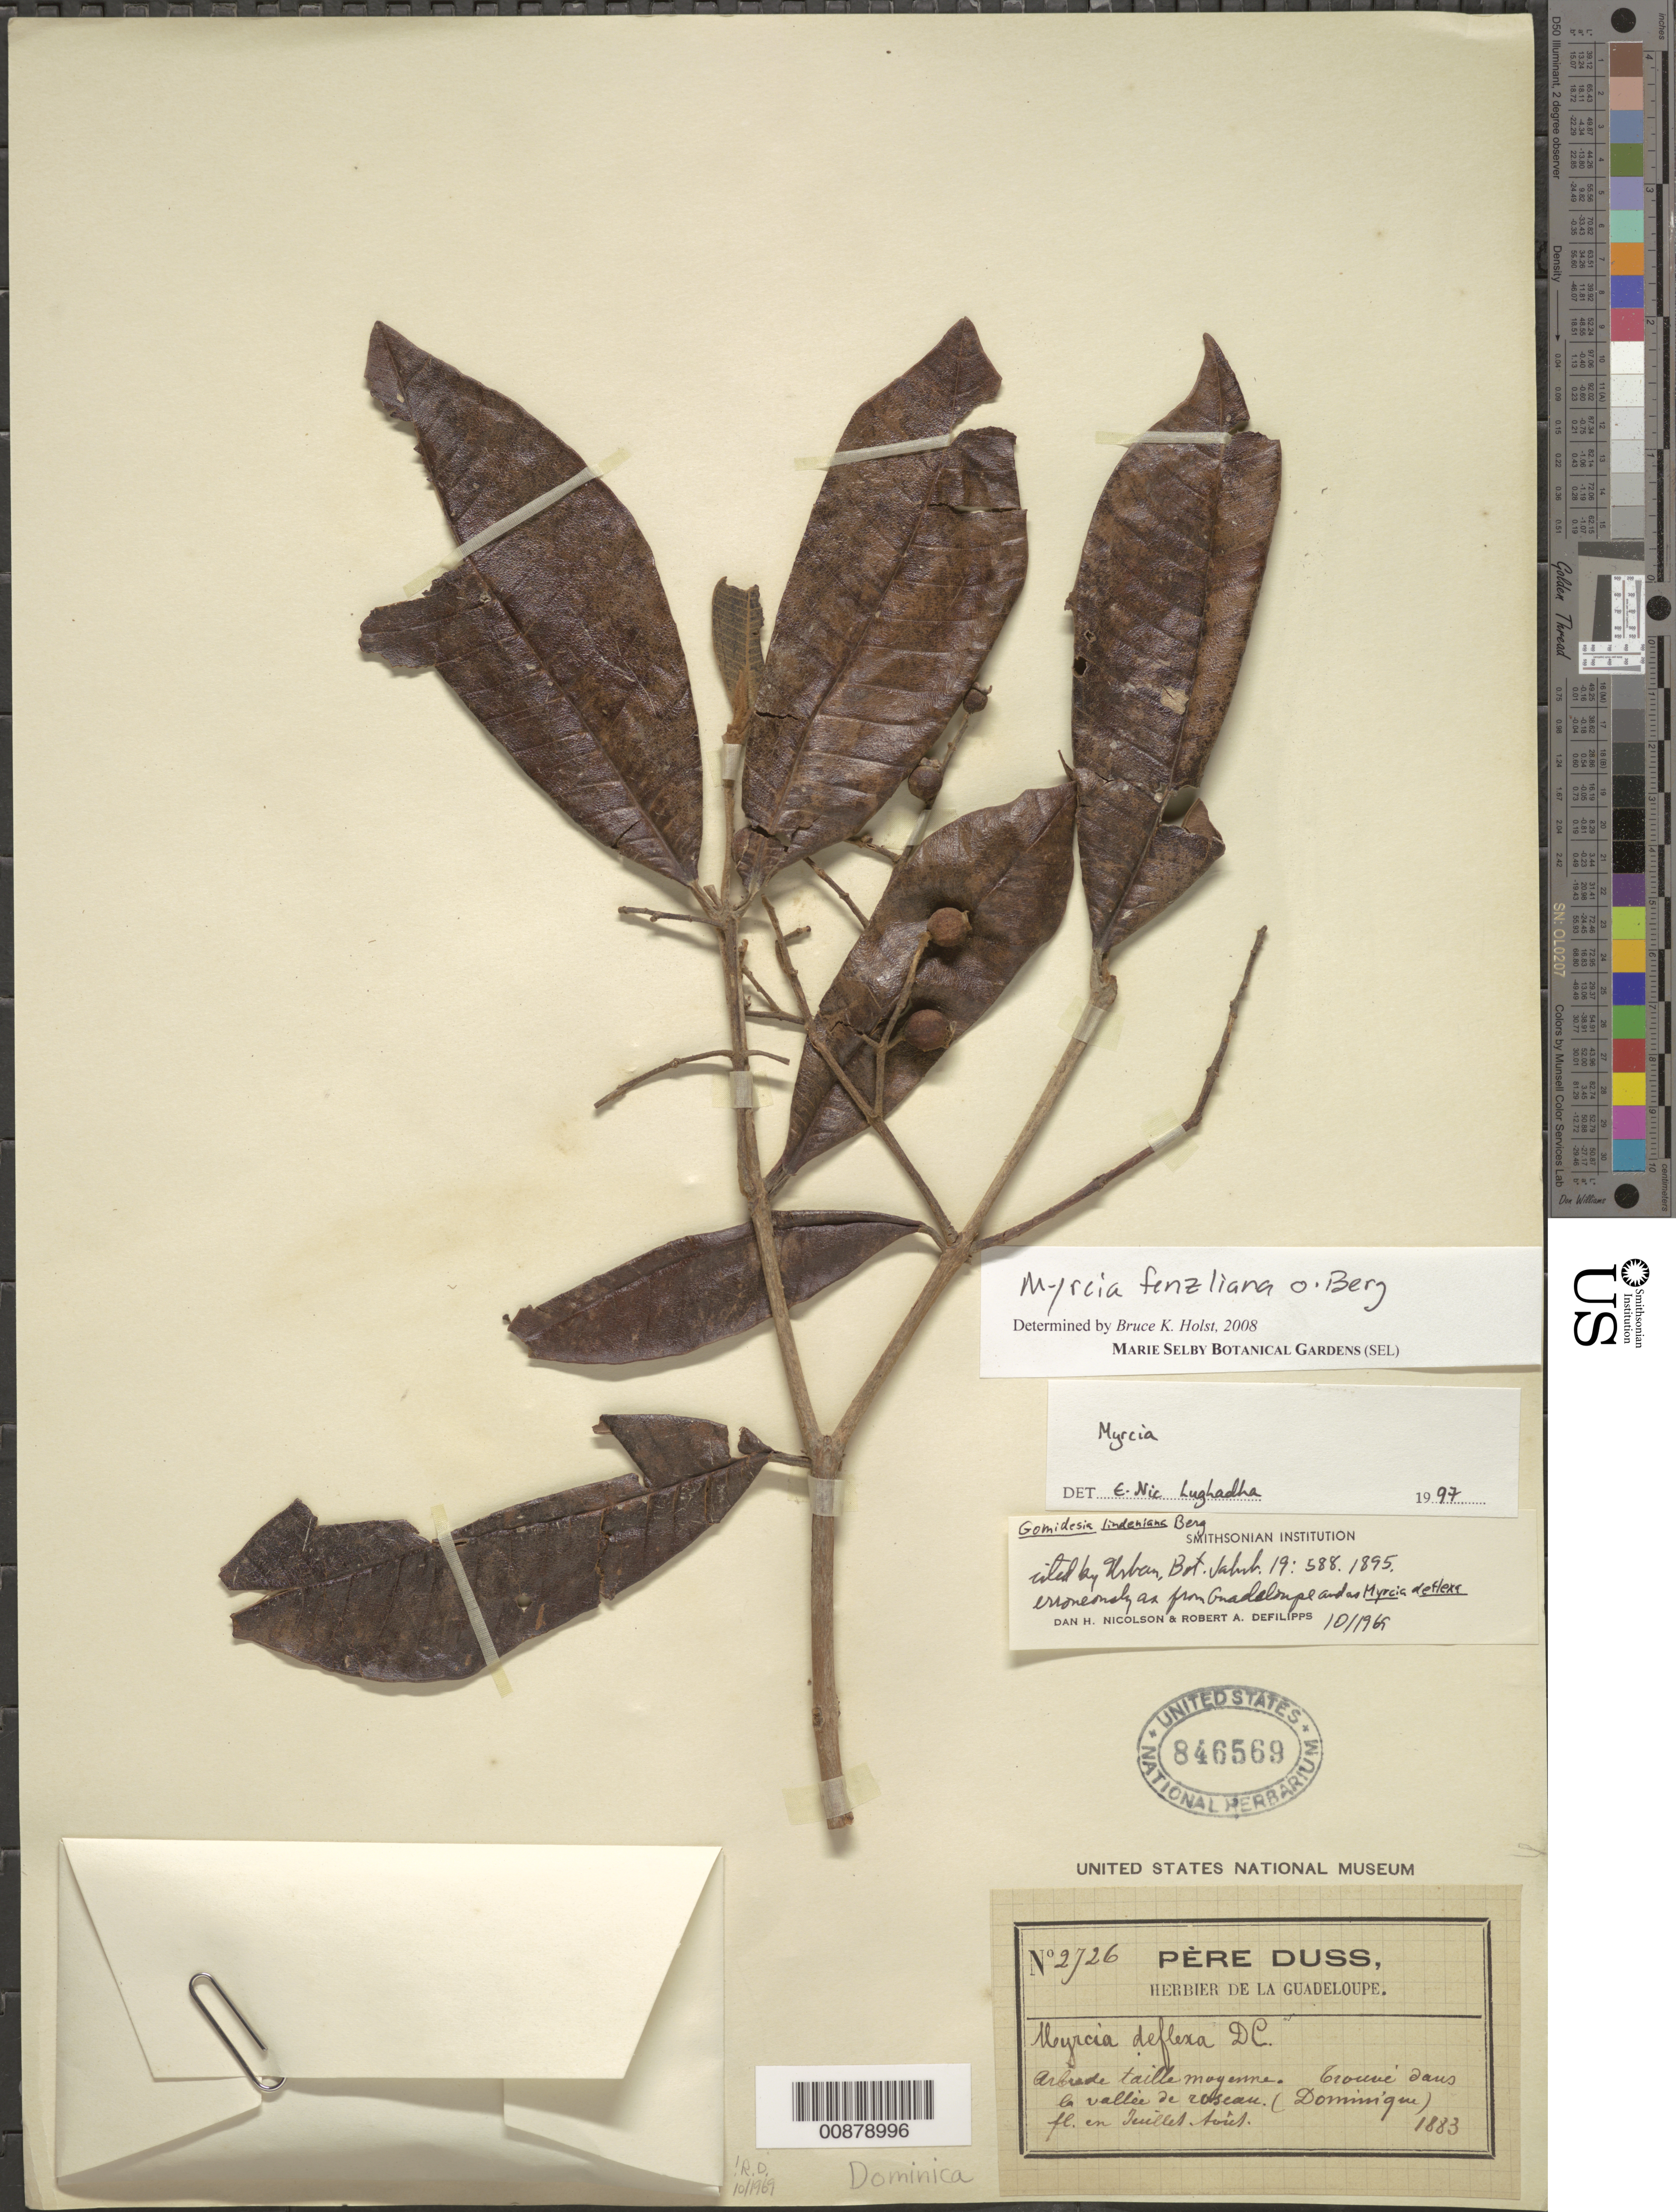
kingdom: Plantae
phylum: Tracheophyta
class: Magnoliopsida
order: Myrtales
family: Myrtaceae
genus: Myrcia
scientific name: Myrcia fenzliana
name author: O. Berg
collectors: Père Duss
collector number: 2726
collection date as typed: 1883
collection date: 1883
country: Guadeloupe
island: Basse Terre [Guadeloupe]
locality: Arbrade taille mayenne. Crouvé Sans la vallee de roseau (Dominique).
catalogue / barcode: US 846569